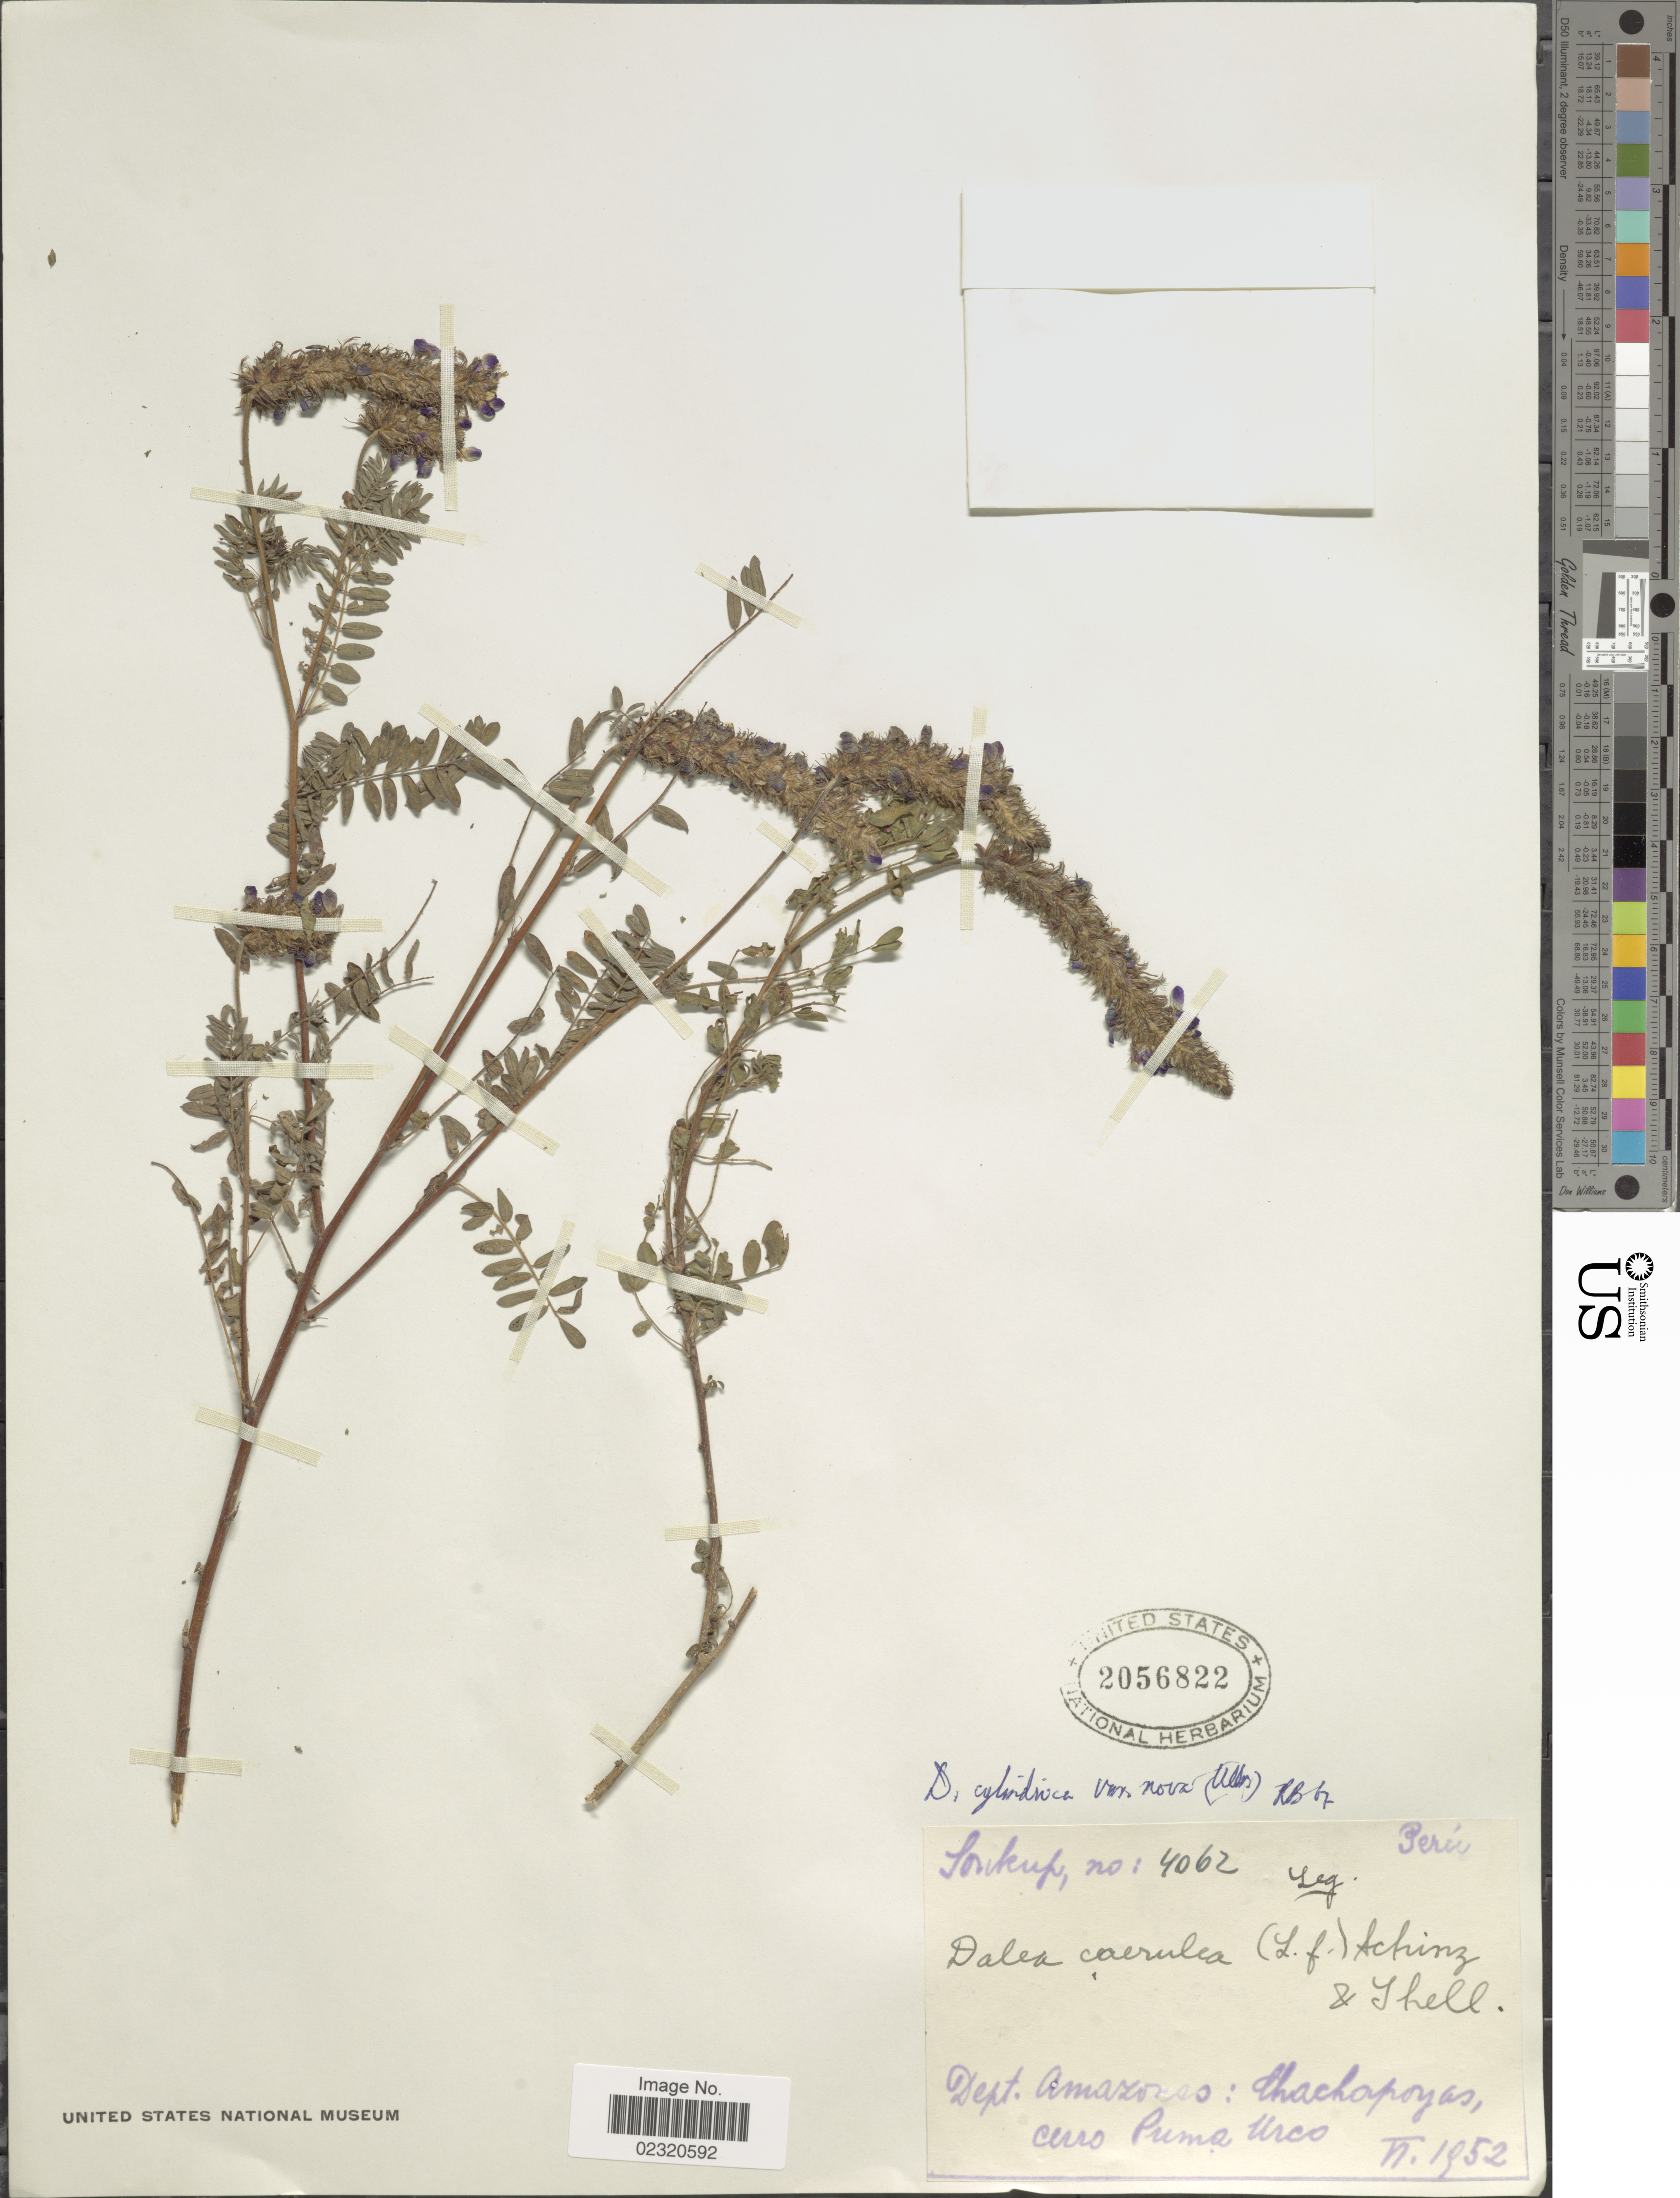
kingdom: Plantae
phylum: Tracheophyta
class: Magnoliopsida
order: Fabales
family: Fabaceae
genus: Dalea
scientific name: Dalea cylindrica var. nova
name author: (Ulbr.) Barneby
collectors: -- Soukup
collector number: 4062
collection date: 1952-06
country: Peru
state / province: Amazonas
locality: Chachapoyas, Cerro Puma Urco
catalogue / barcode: US 2056822